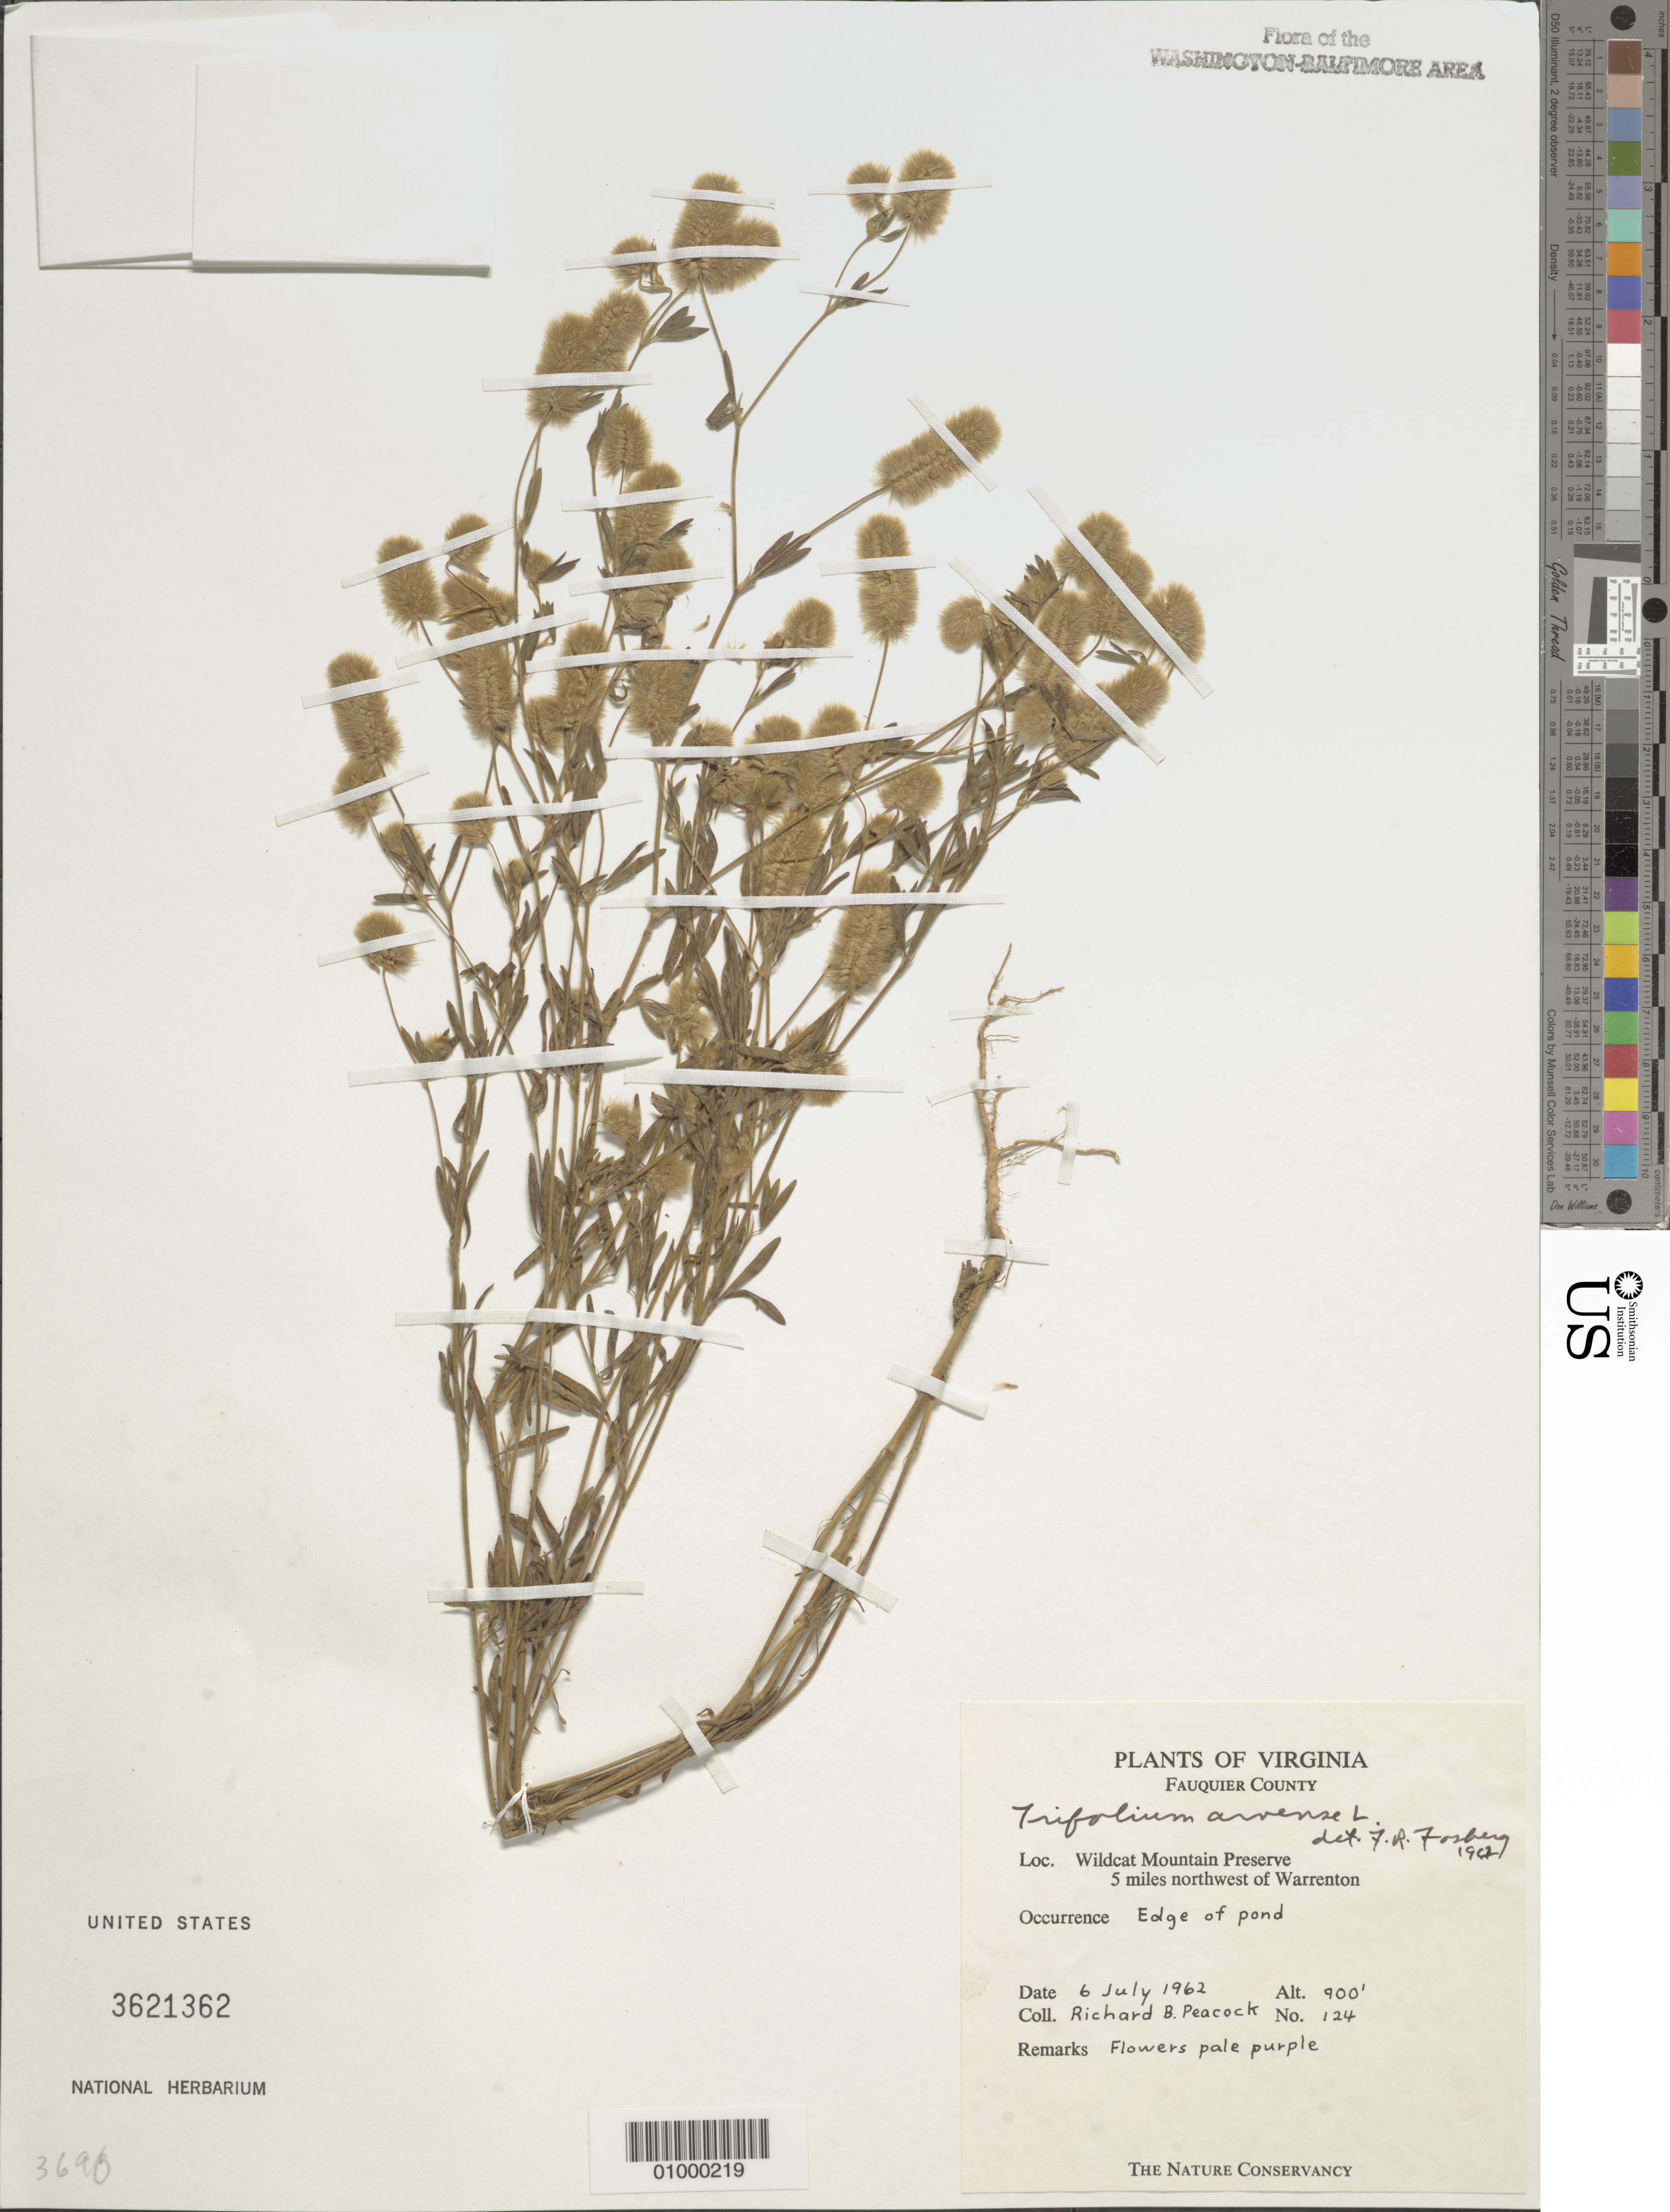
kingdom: Plantae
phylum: Tracheophyta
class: Magnoliopsida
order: Fabales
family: Fabaceae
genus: Trifolium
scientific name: Trifolium arvense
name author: L.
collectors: R. Peacock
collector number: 124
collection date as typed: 6 Jul 1962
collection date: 1962-07-06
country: United States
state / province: Virginia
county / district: Fauquier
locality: Wildcat Mountain Preserve, 5 miles northwest of Warrenton.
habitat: edge of pond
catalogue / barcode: US 3621362